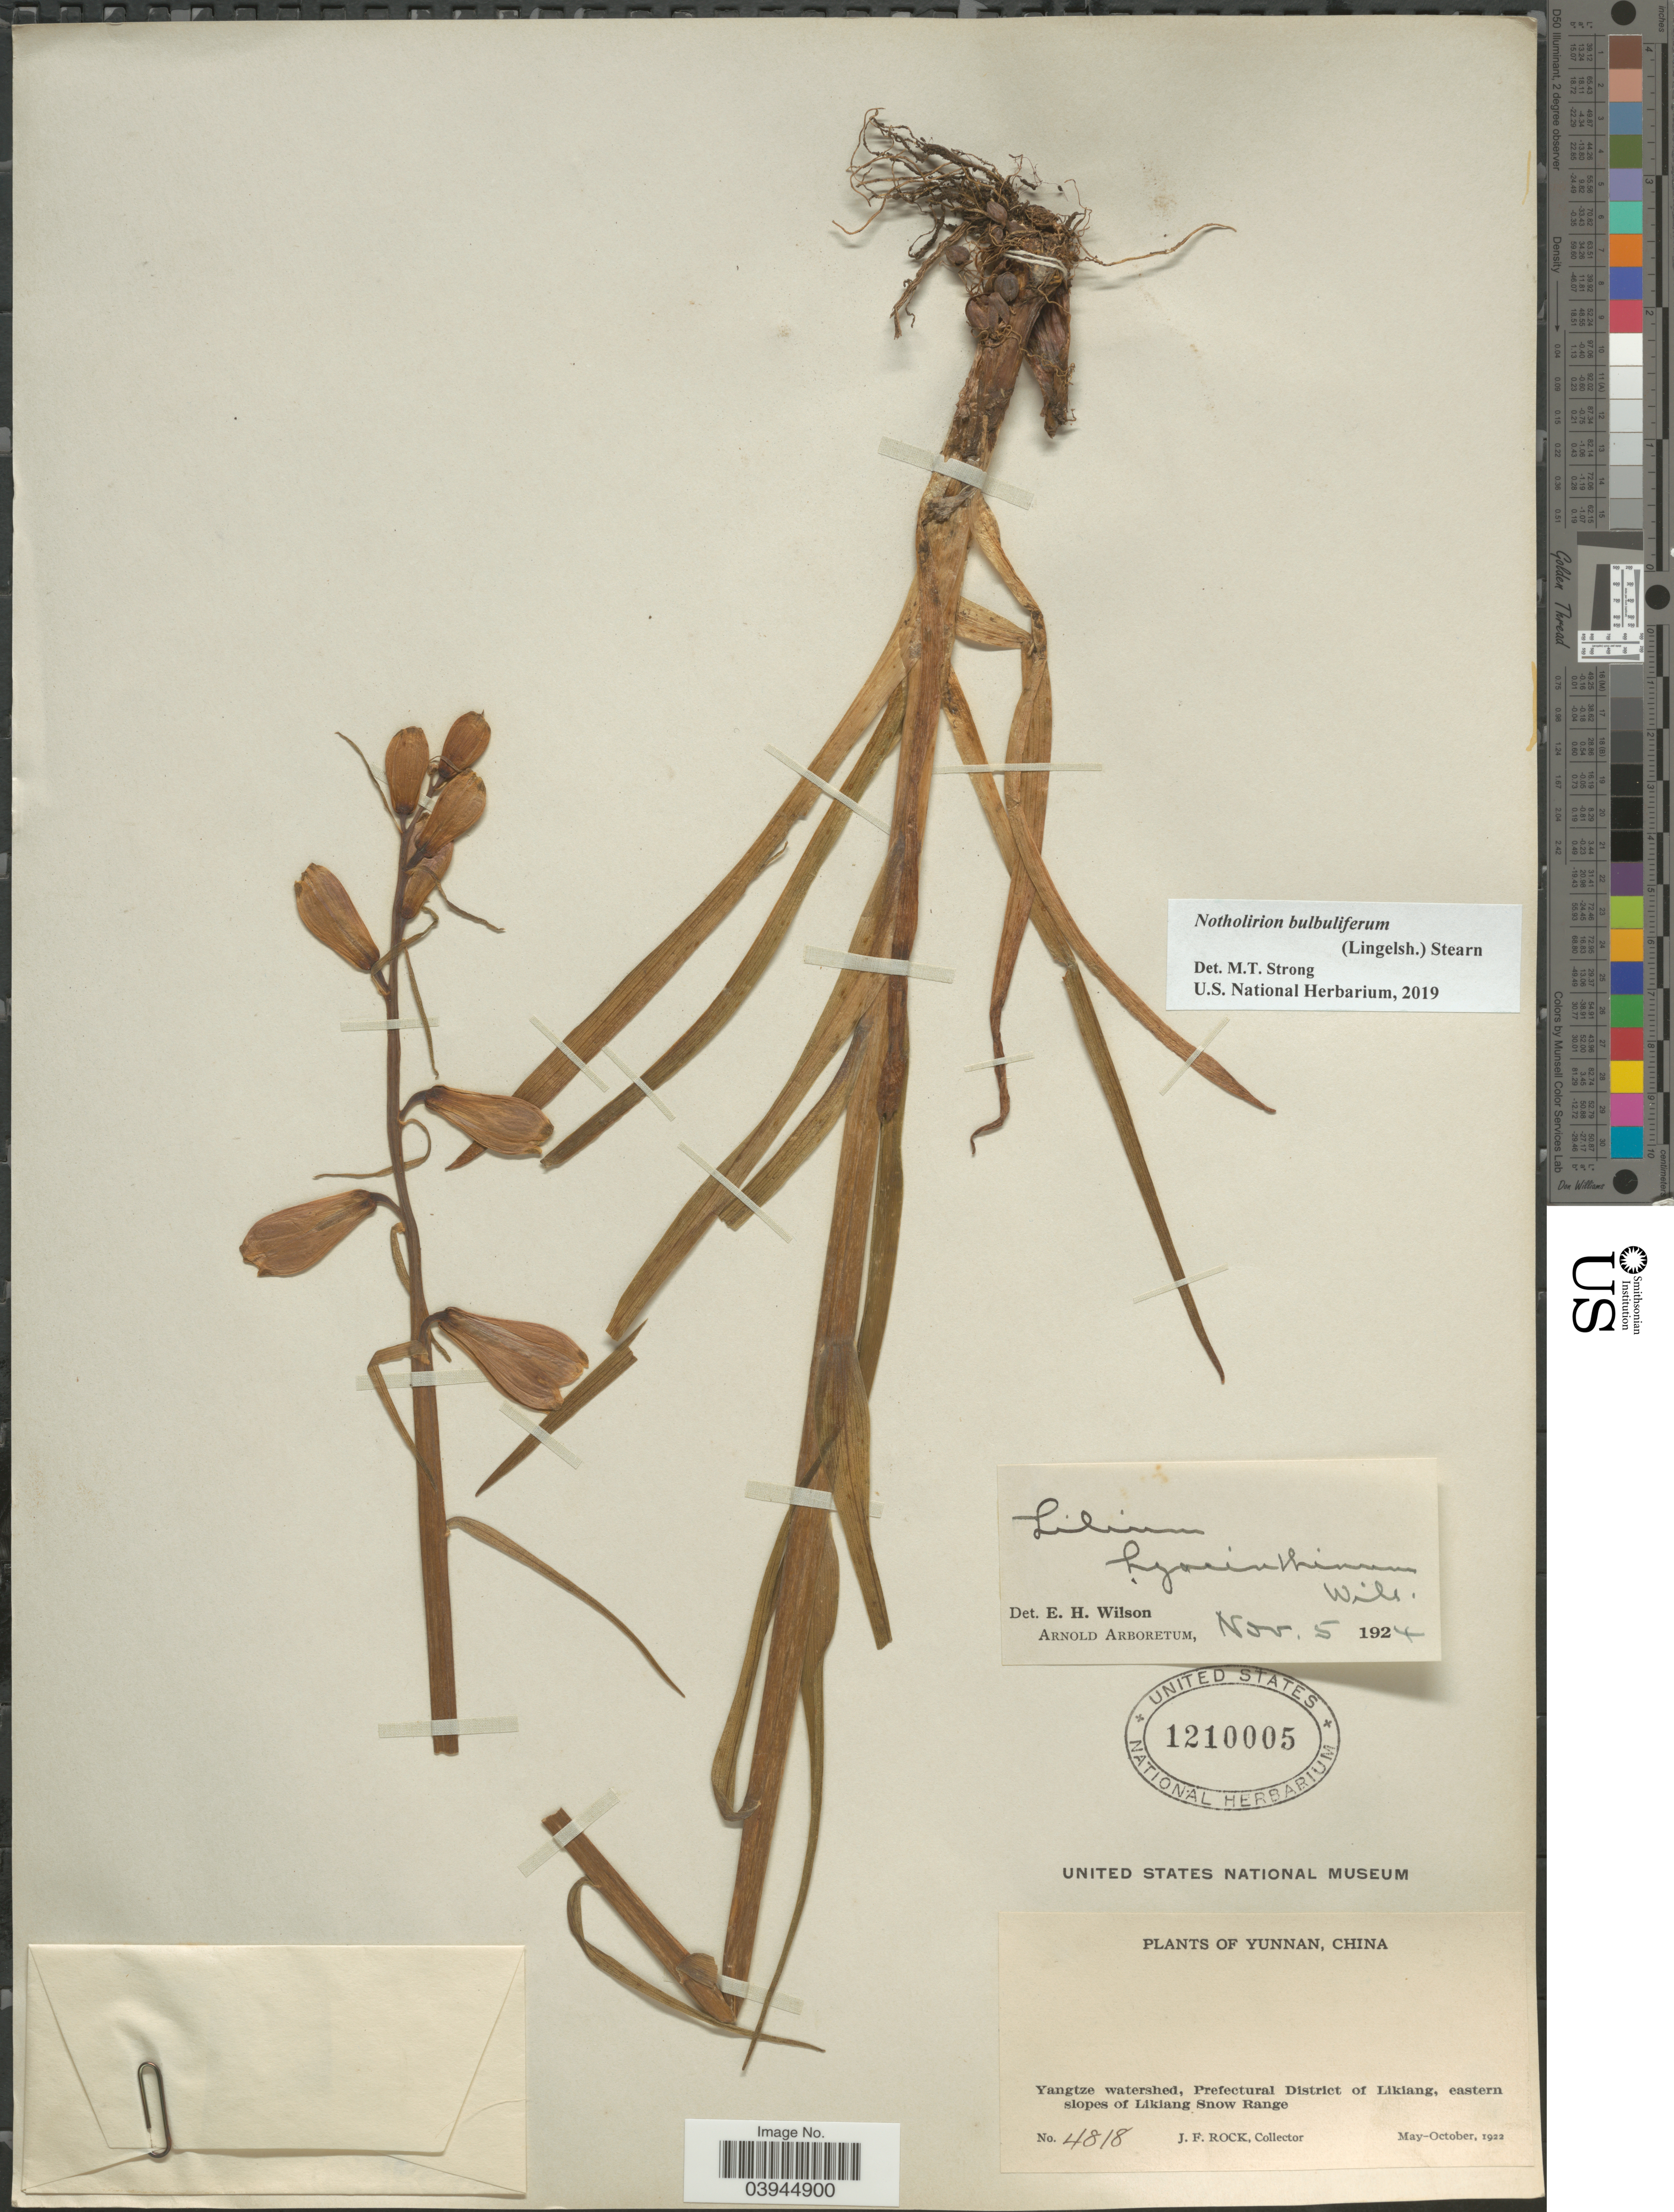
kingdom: Plantae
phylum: Tracheophyta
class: Liliopsida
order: Liliales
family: Liliaceae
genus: Notholirion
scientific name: Notholirion bulbuliferum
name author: (Lingelsh. ex H. Limpr.) Stearn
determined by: Strong, Mark T., (BOT), Smithsonian Institution - National Museum of Natural History (UNITED STATES)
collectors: J. Rock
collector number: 4818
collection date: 1922-05/1922-10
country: China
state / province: Yunnan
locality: Yangtze watershed, Prefectural District of Likiang, eastern slopes of Likiang Snow Range.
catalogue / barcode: US 1210005